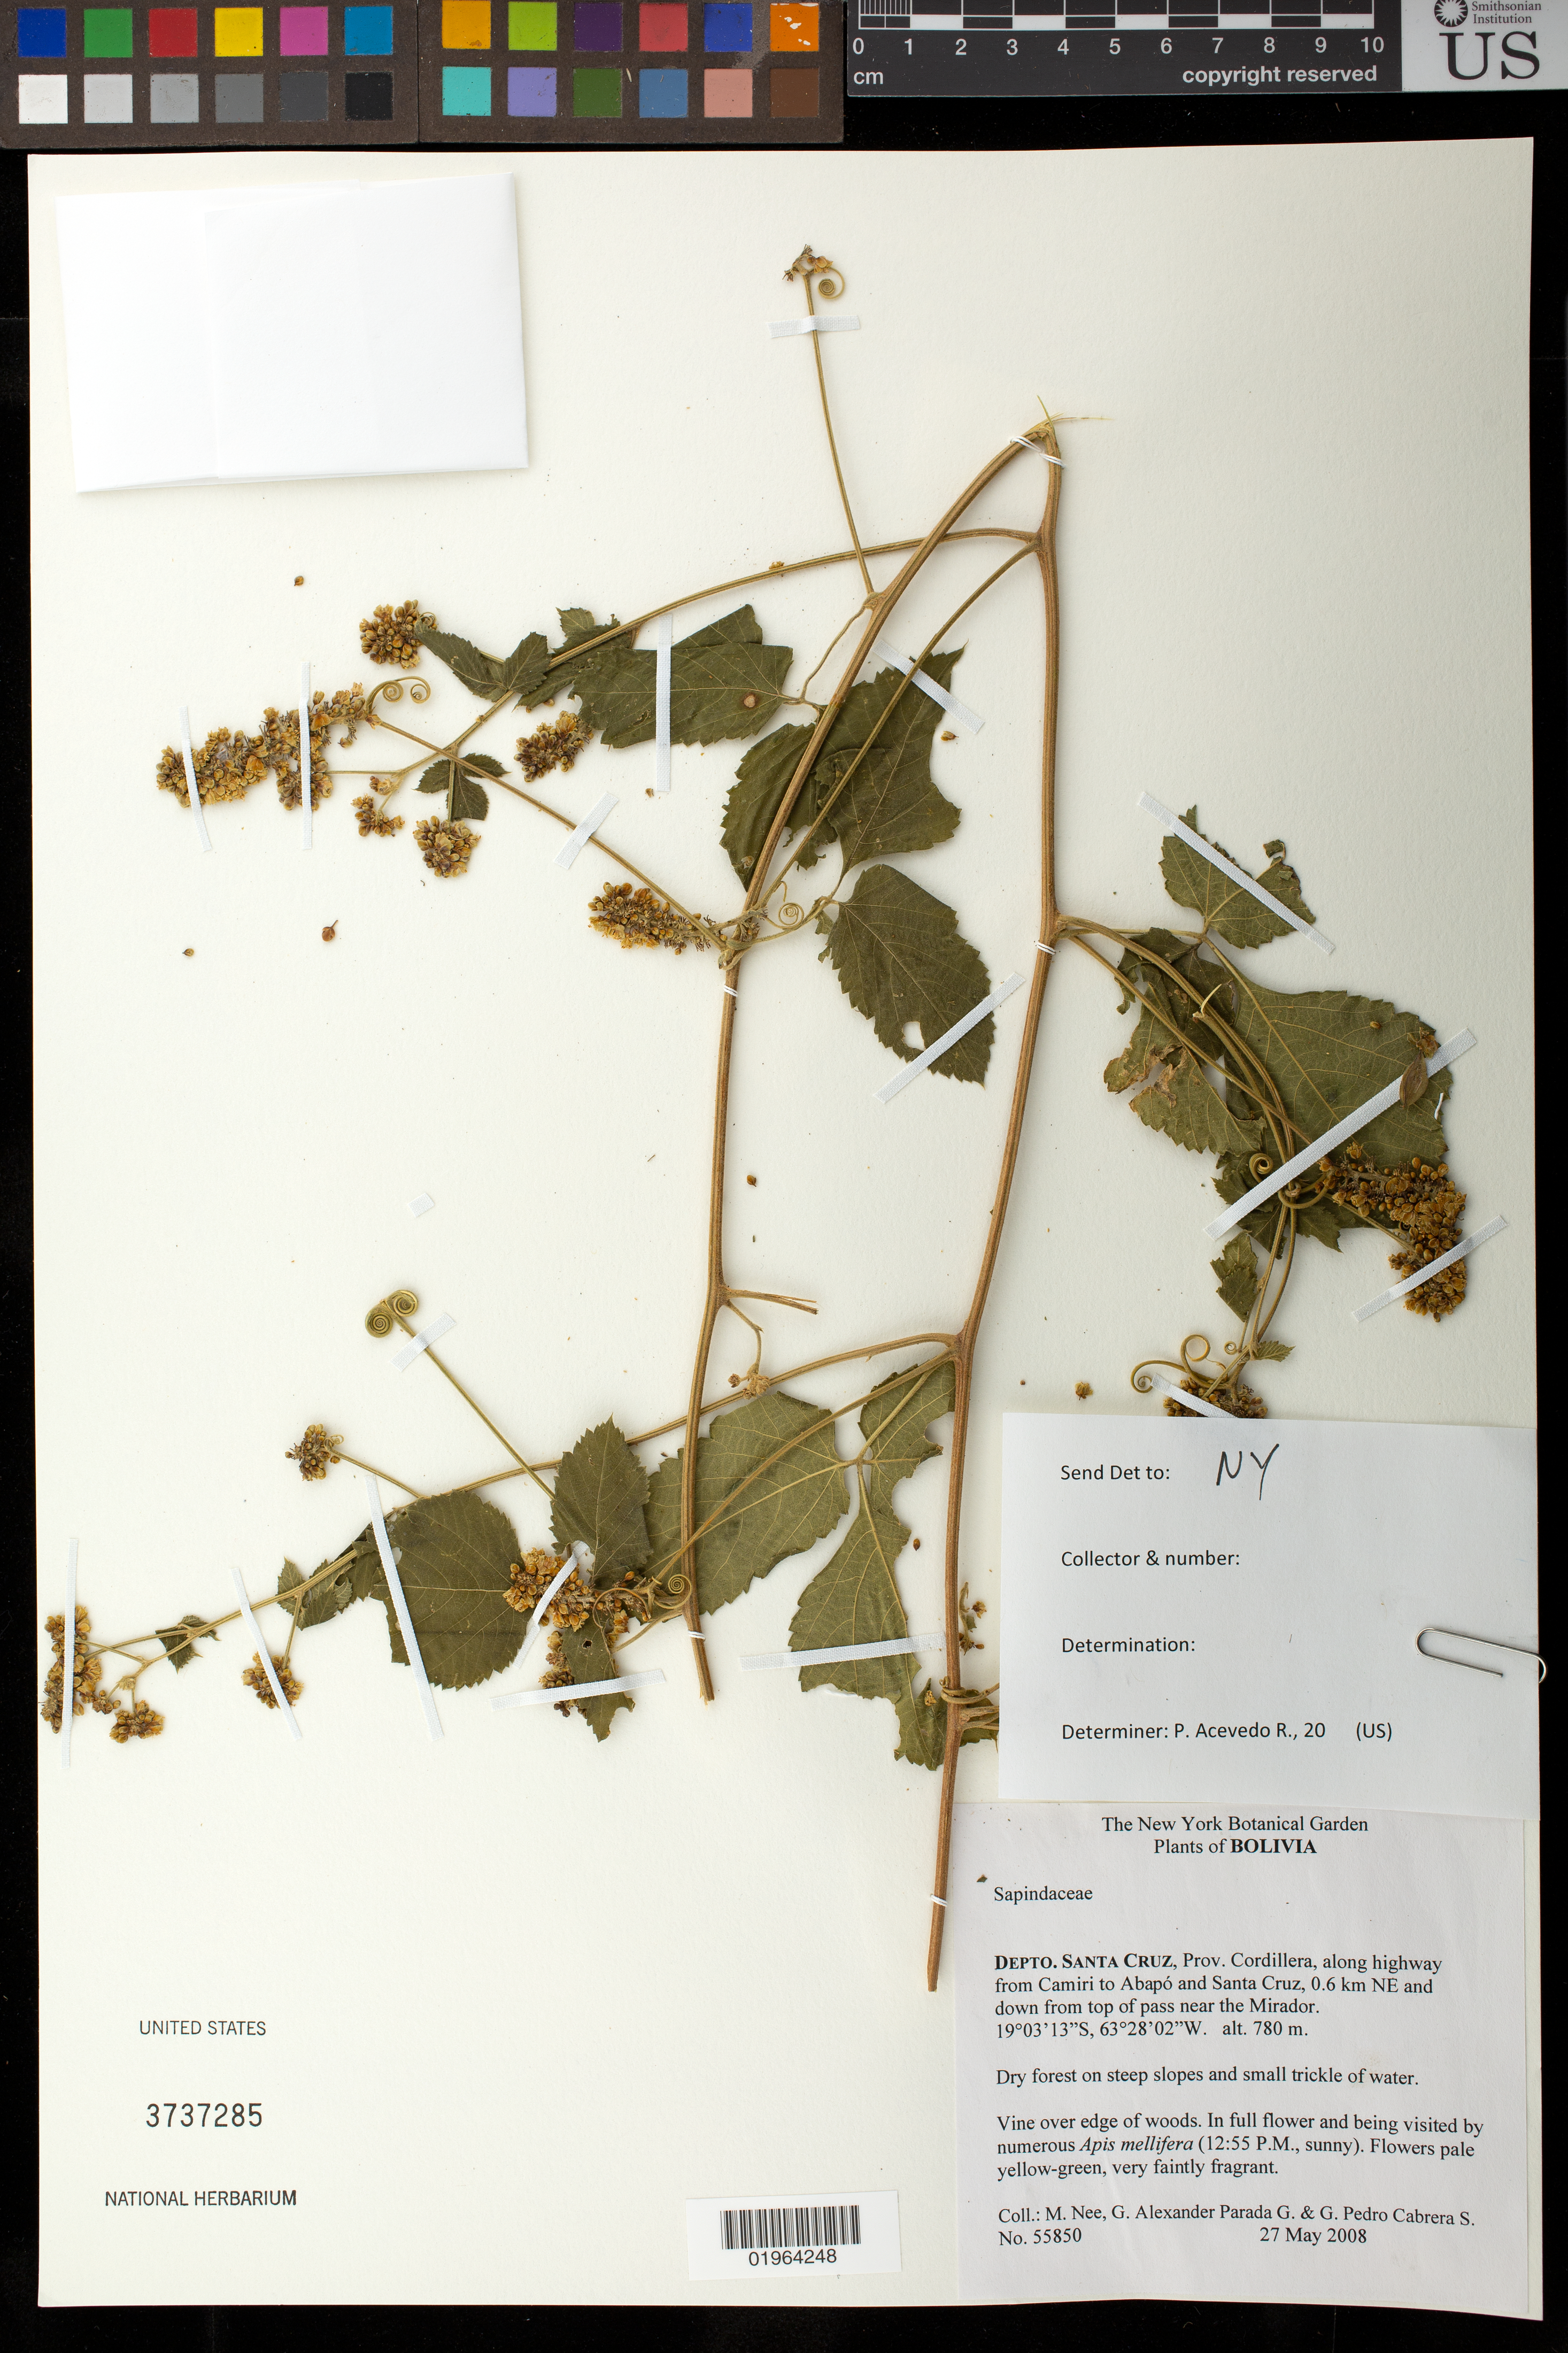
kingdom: Plantae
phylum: Tracheophyta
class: Magnoliopsida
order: Sapindales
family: Sapindaceae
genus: Urvillea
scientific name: Urvillea chacoensis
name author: Hunz.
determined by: Acevedo-Rodríguez, P., (BOT), Smithsonian Institution - National Museum of Natural History (UNITED STATES)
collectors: M. Nee, G. Parada & G. Cabrera S.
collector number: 55850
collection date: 2008-05-27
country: Bolivia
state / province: Santa Cruz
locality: Prov. Cordillera, along highway from Camiri to Abapó, 0.6 km NE and down from top of pass near the Mirador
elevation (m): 780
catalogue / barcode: US 3737285